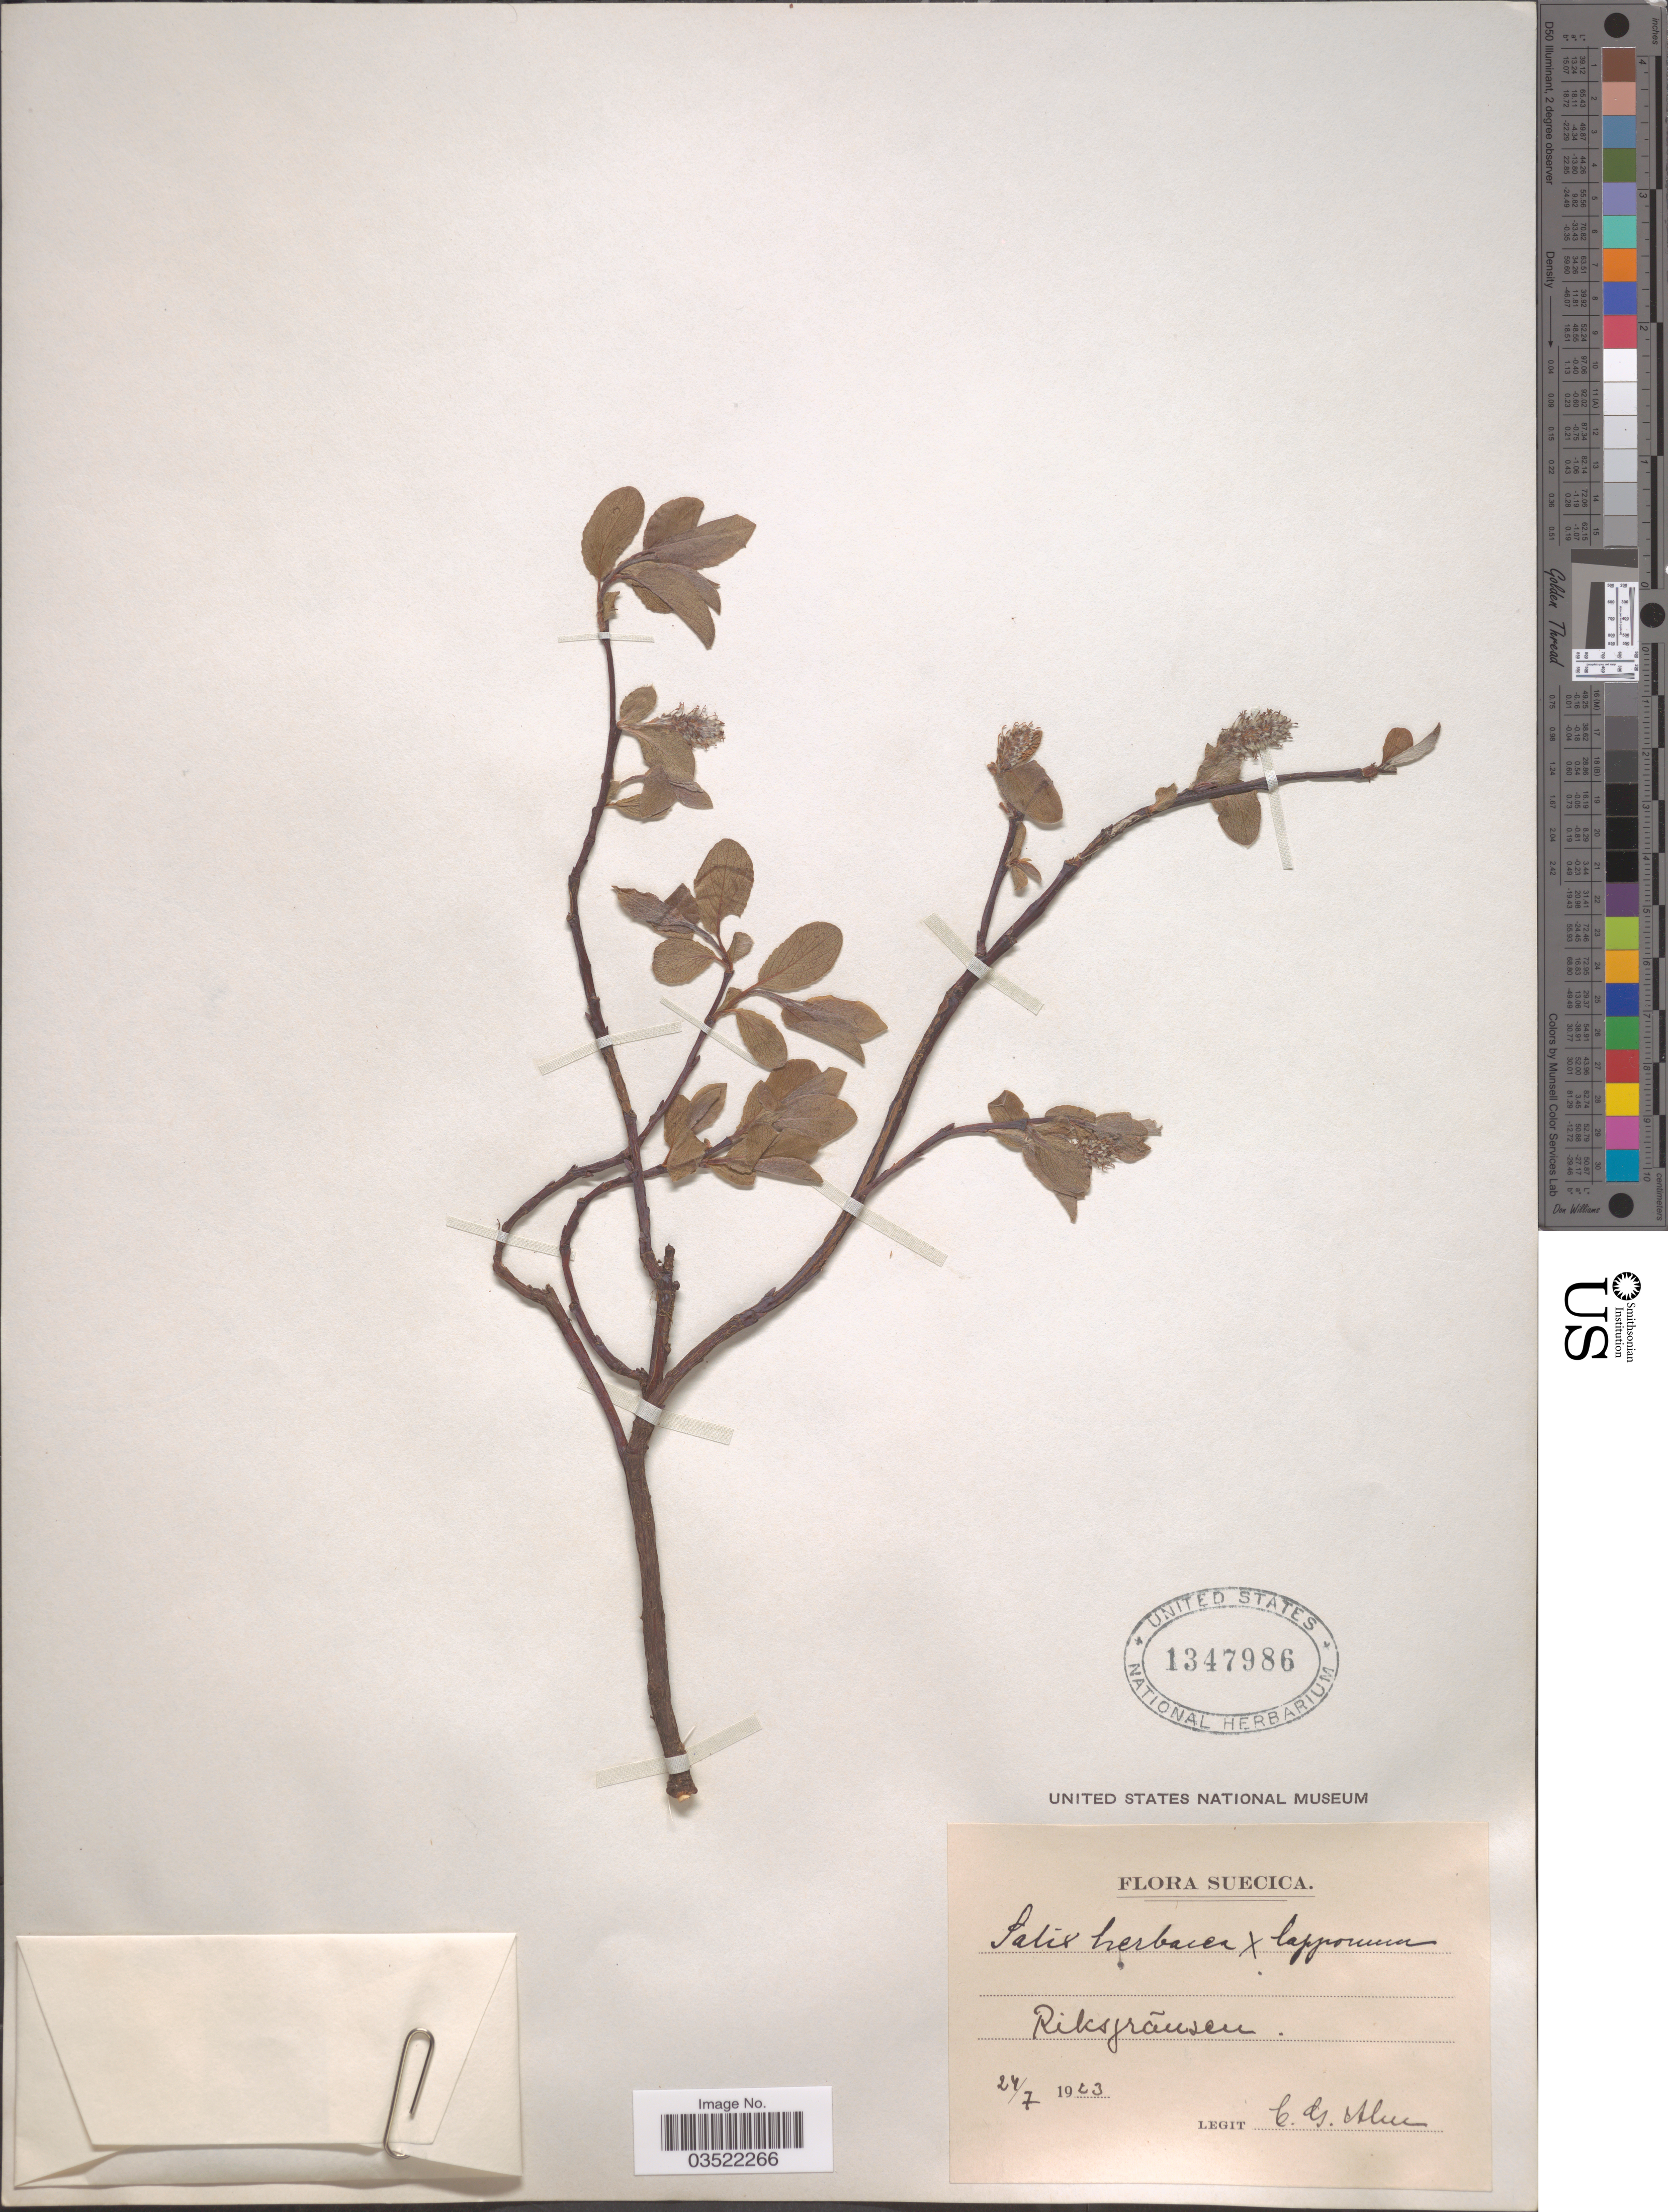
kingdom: Plantae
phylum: Tracheophyta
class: Magnoliopsida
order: Malpighiales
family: Salicaceae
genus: Salix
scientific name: Salix herbacea x S. lapponum L.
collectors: C. Alm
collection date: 1923-07-24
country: Sweden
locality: Suecica. Riksgrãnsen.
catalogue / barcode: US 1347986